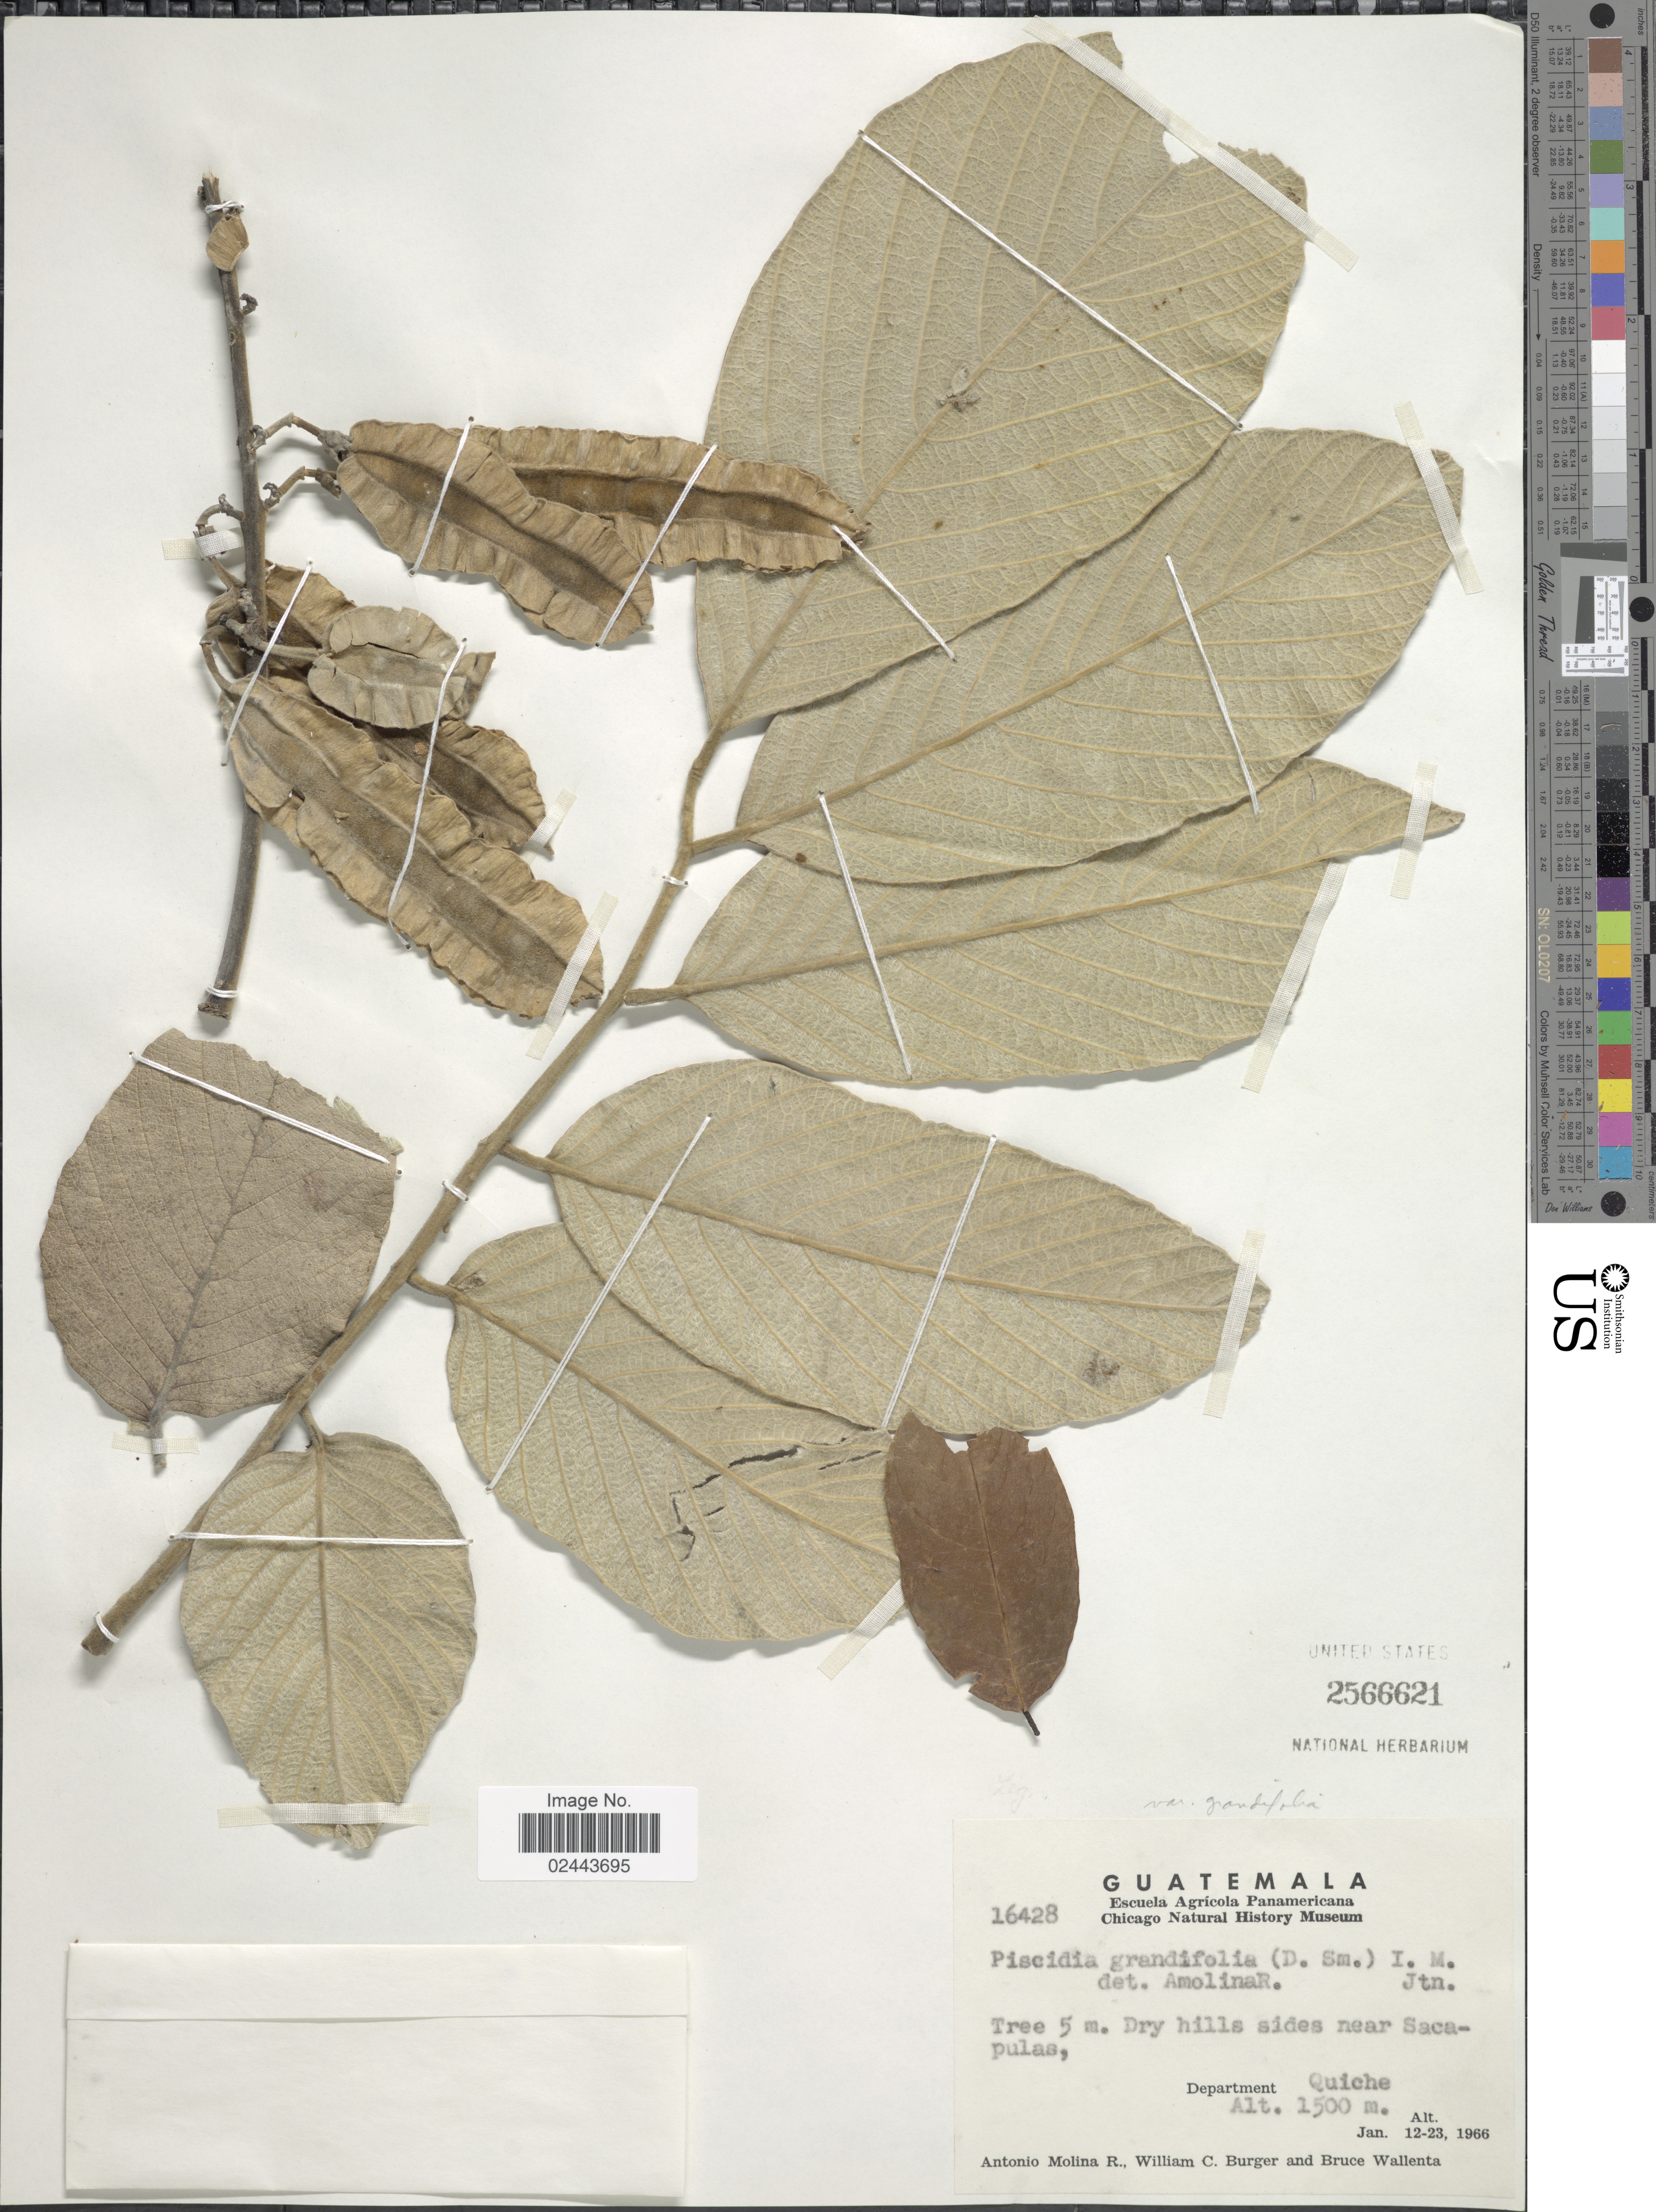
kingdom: Plantae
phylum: Tracheophyta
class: Magnoliopsida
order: Fabales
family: Fabaceae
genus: Piscidia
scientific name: Piscidia grandifolia var. grandifolia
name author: (Donn. Sm.) I.M. Johnst.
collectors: A. Molina R., W. Burger & B. Wallenta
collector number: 16428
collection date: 1966-01-12/1966-01-23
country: Guatemala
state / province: El Quiché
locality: Dry hill sides near Sacapulas.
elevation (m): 1500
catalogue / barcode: US 2566621